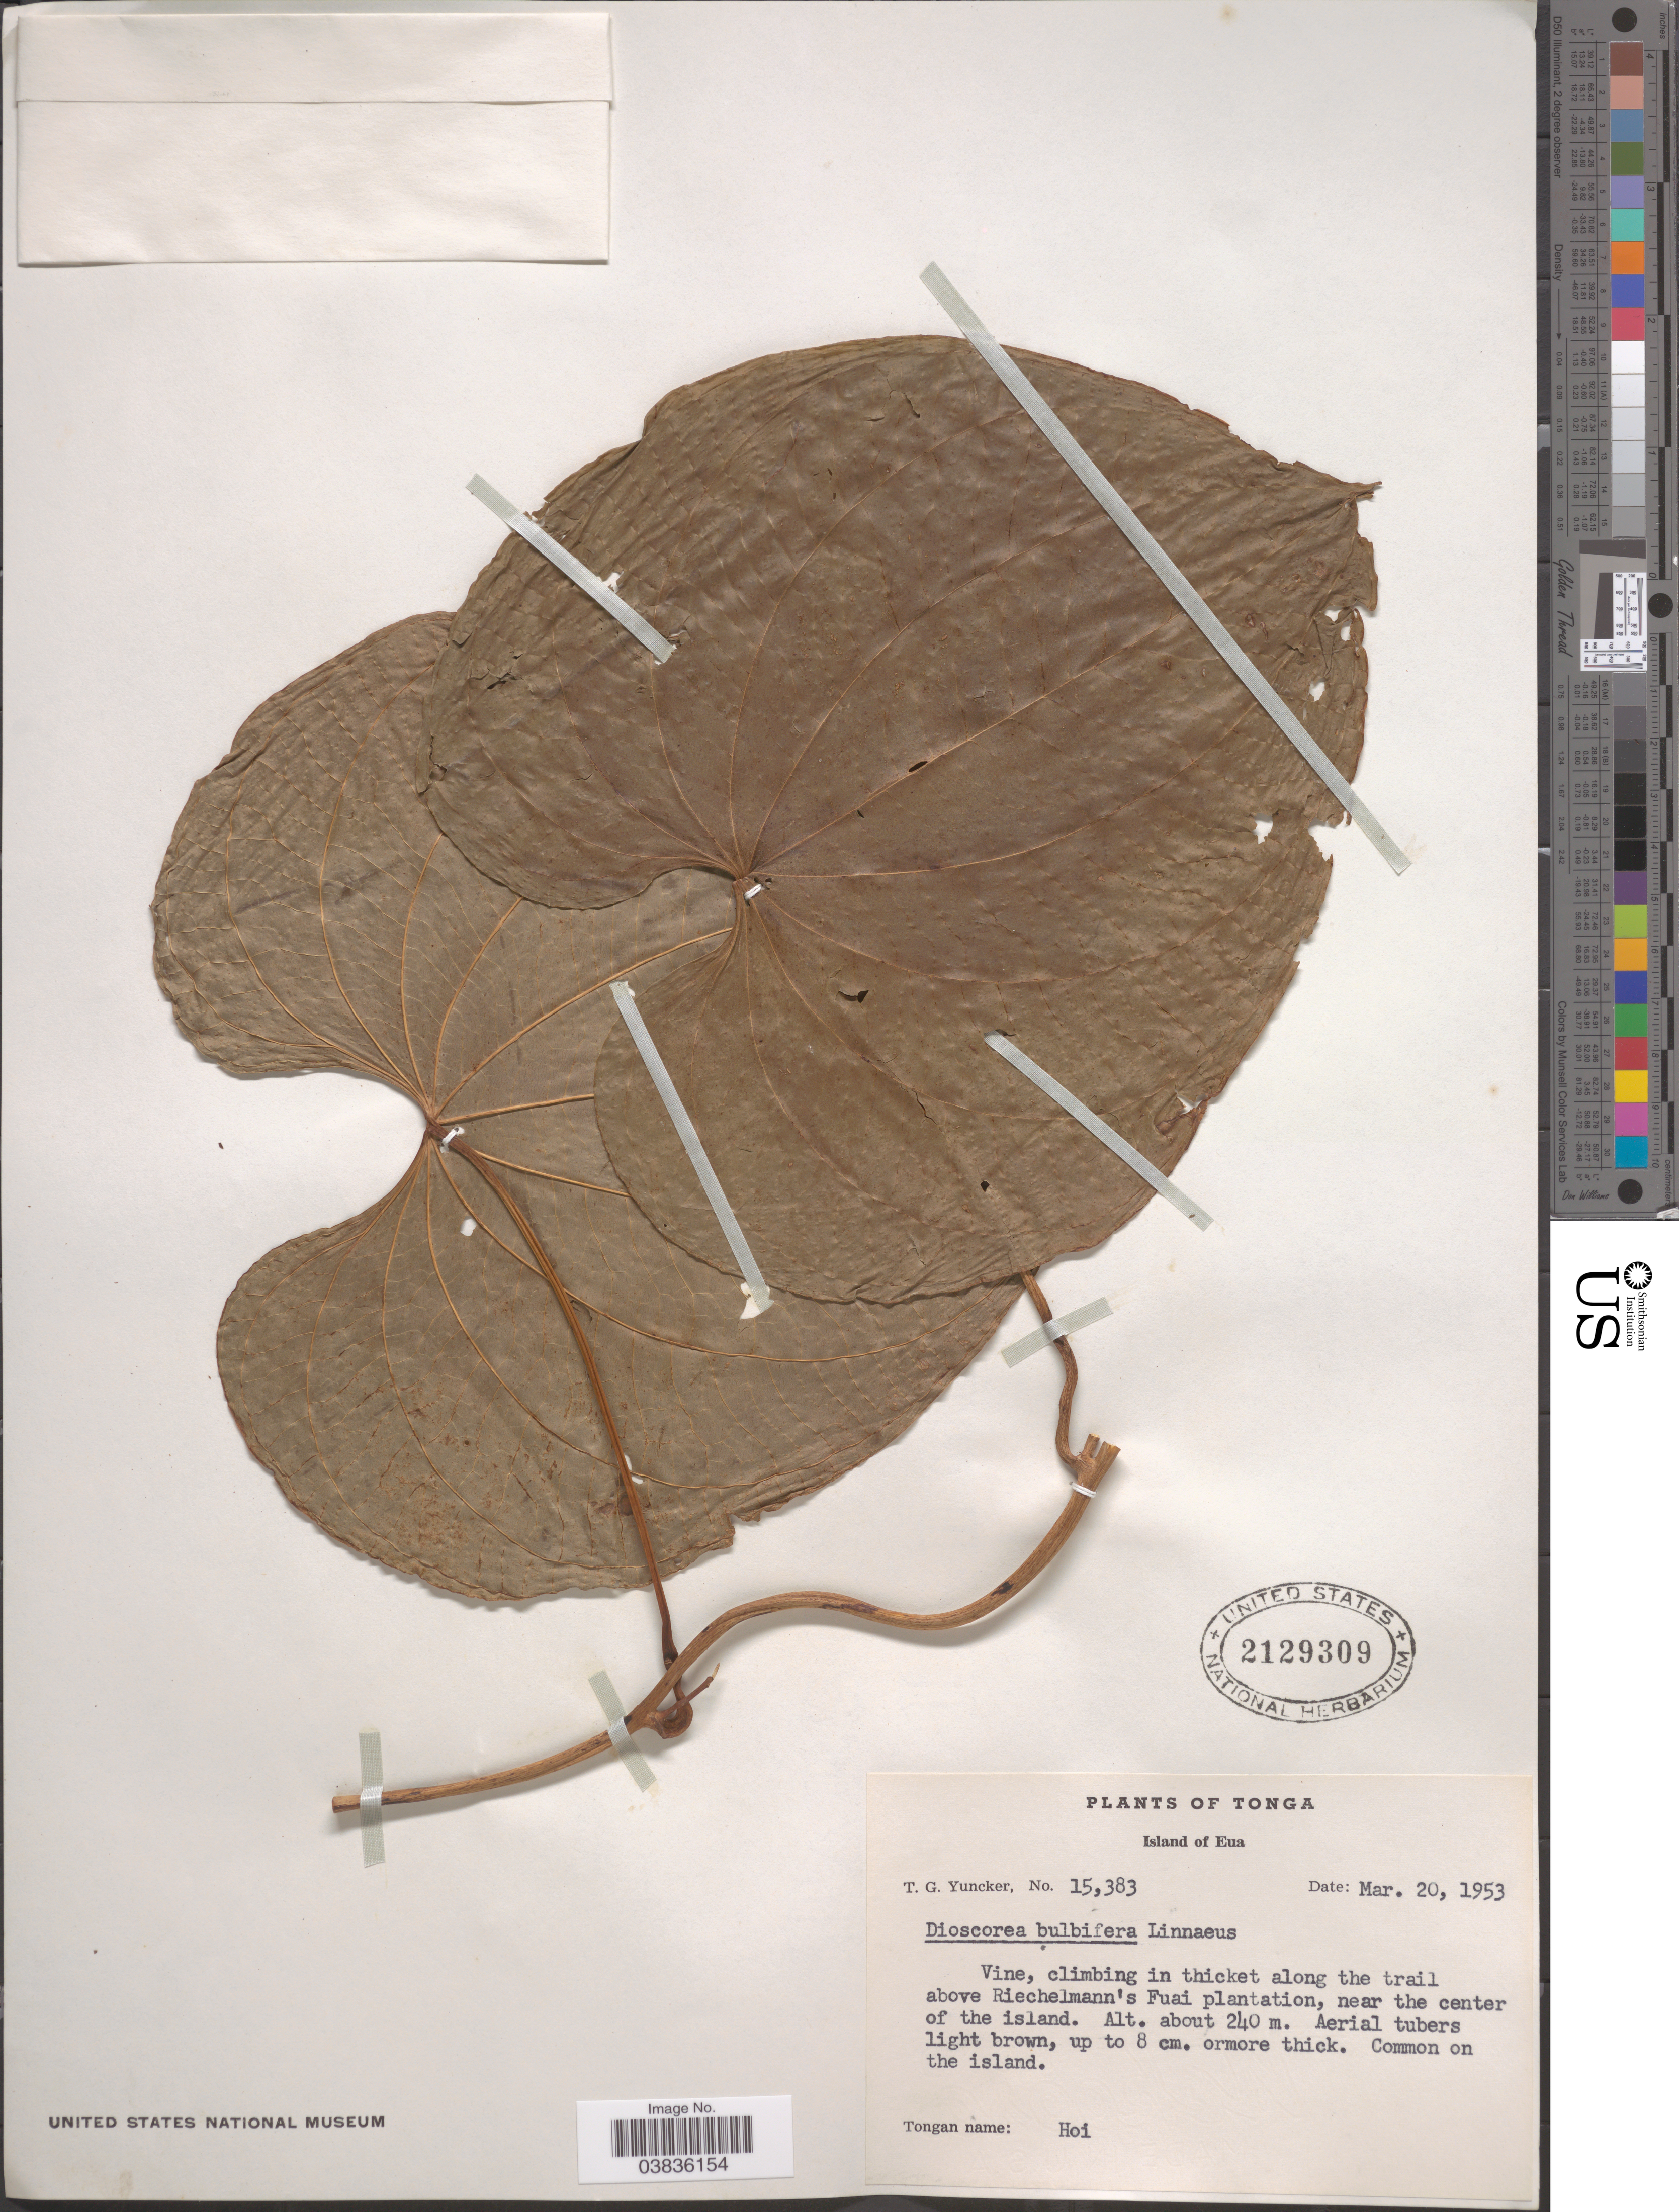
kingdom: Plantae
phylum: Tracheophyta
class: Liliopsida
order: Dioscoreales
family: Dioscoreaceae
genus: Dioscorea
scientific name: Dioscorea bulbifera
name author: L.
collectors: T. G. Yuncker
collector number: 15383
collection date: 1953-03-20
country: Tonga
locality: Island of Eua. Along the trail above Riechelmann's Fuai plantation, near the center of the island.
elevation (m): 240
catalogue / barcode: US 2129309